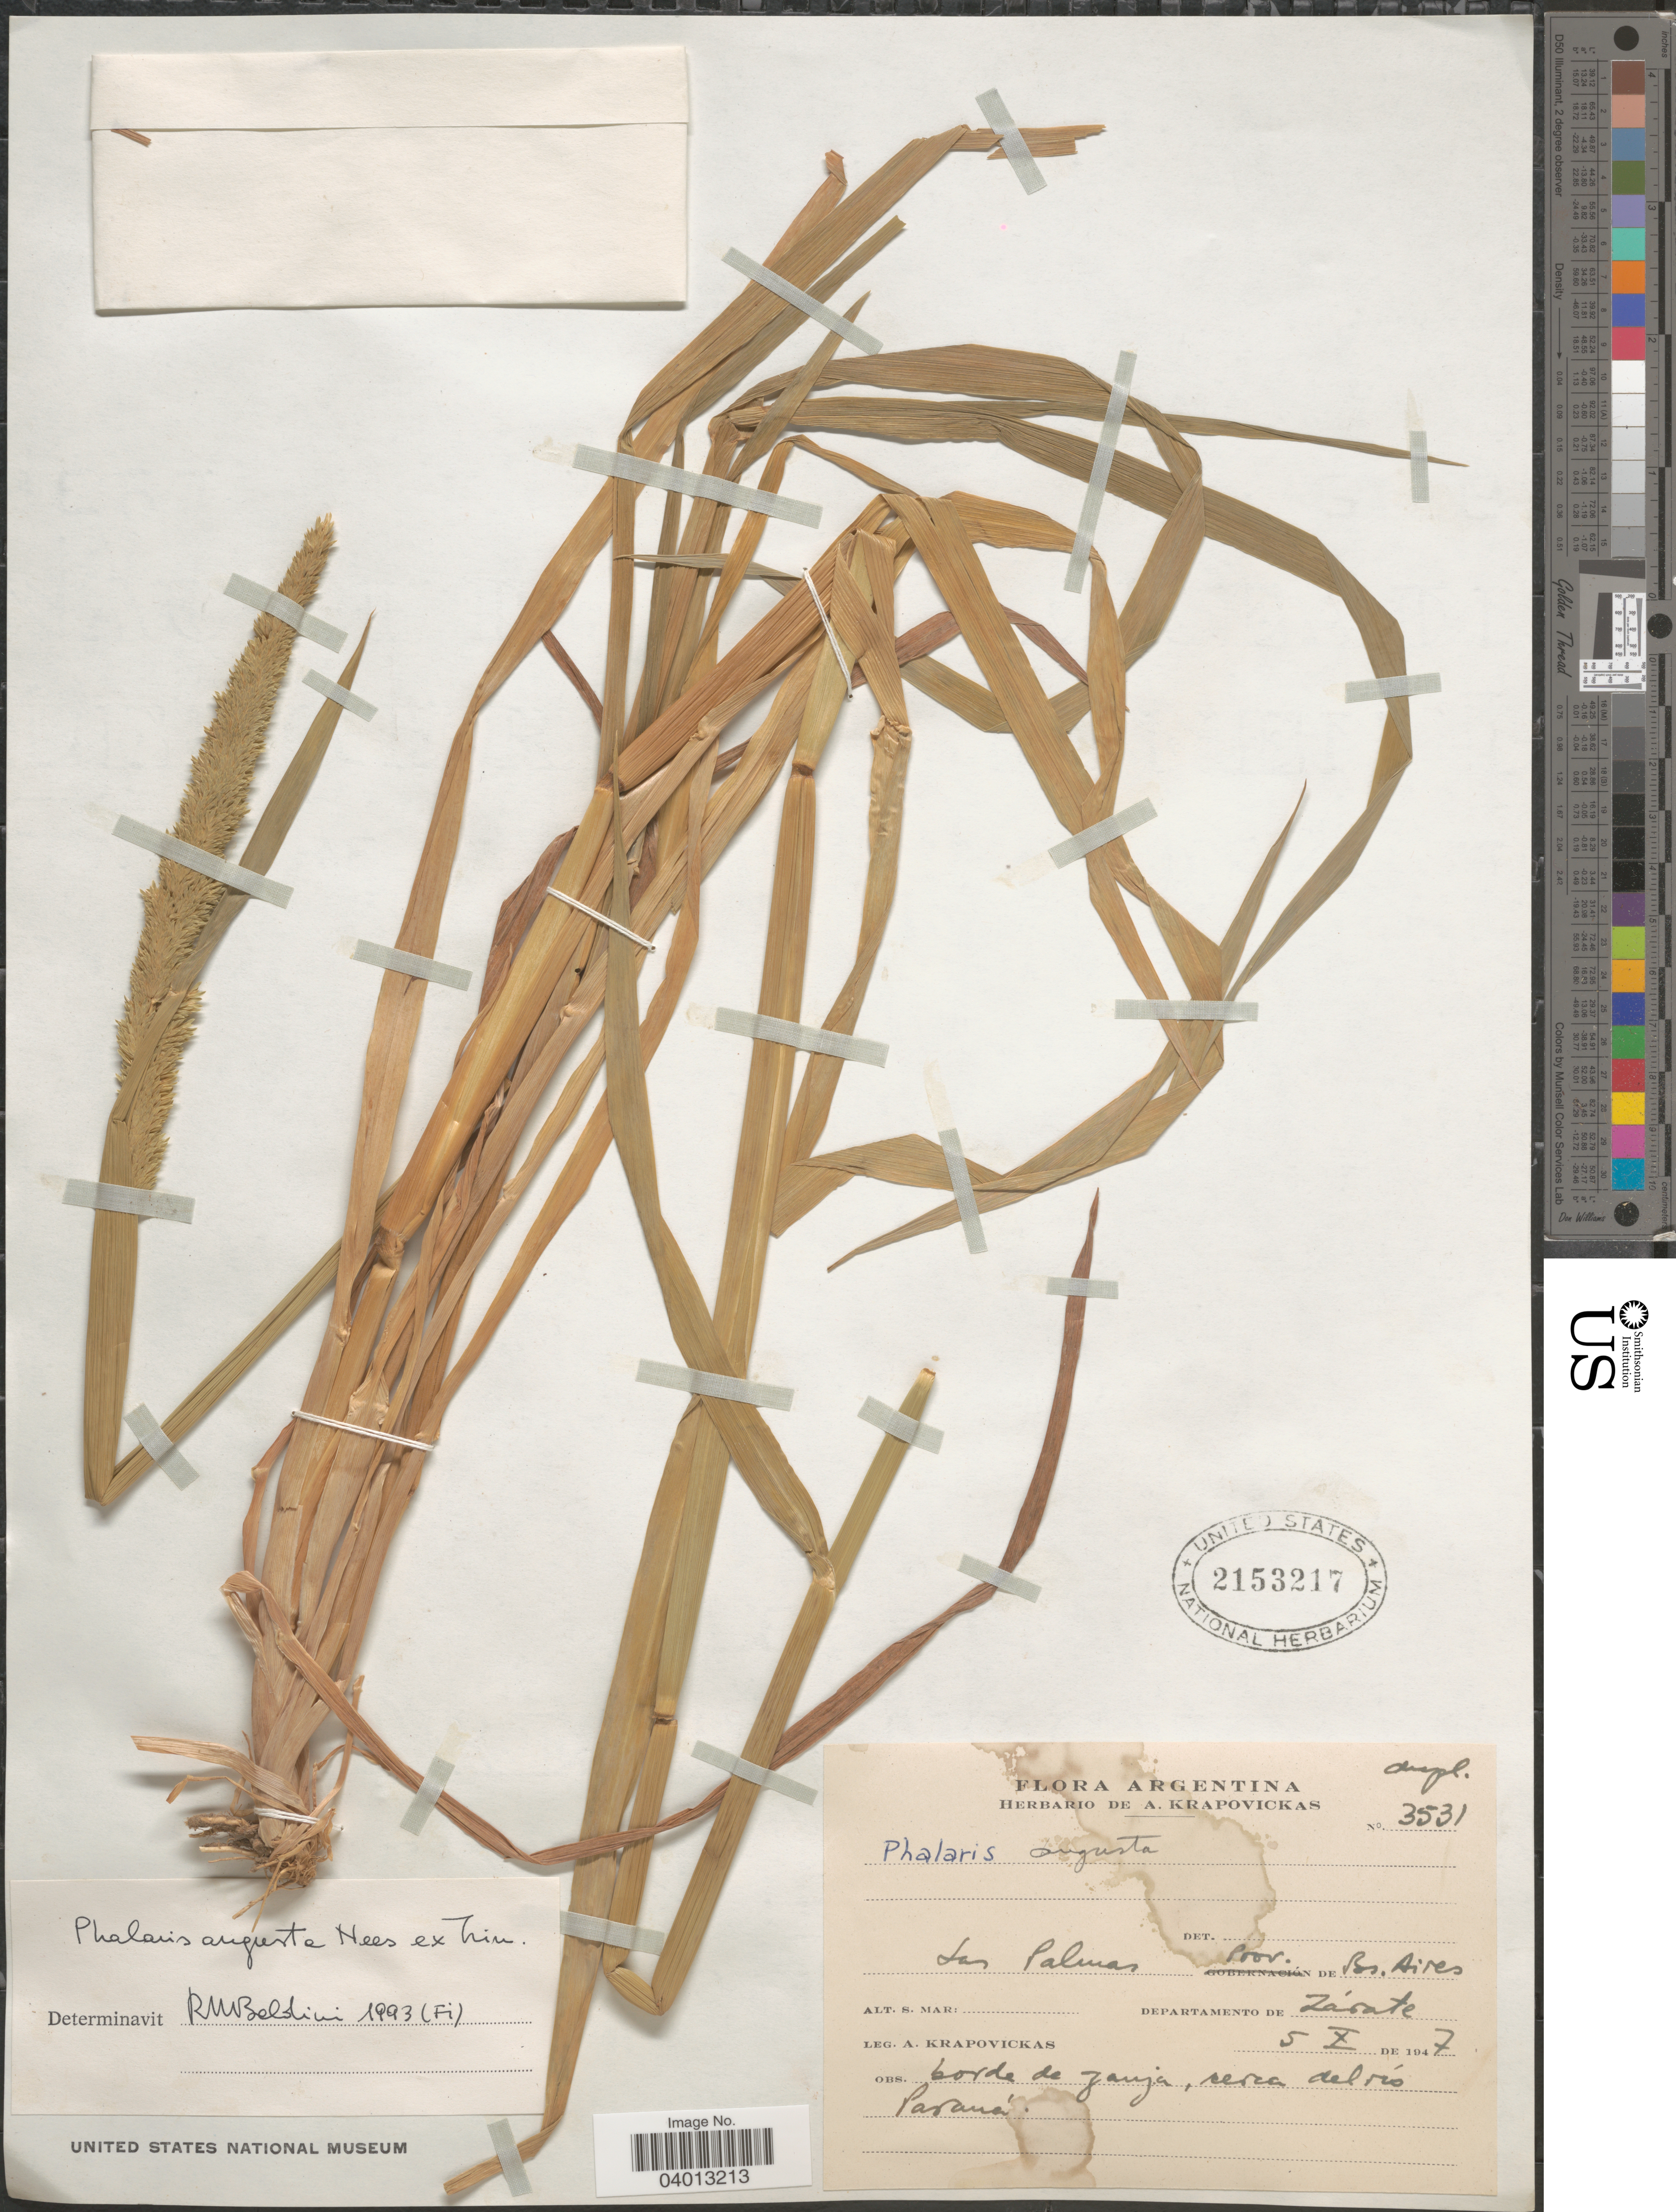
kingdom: Plantae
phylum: Tracheophyta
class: Liliopsida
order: Poales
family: Poaceae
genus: Phalaris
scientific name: Phalaris angusta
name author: Nees ex Trin.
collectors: A. Krapovickas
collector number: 3531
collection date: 1947-10-05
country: Argentina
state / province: Buenos Aires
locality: Las Palmas. Departamento de Zárate. Borde de Zanja, cerca del río Paraná.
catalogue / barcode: US 2153217